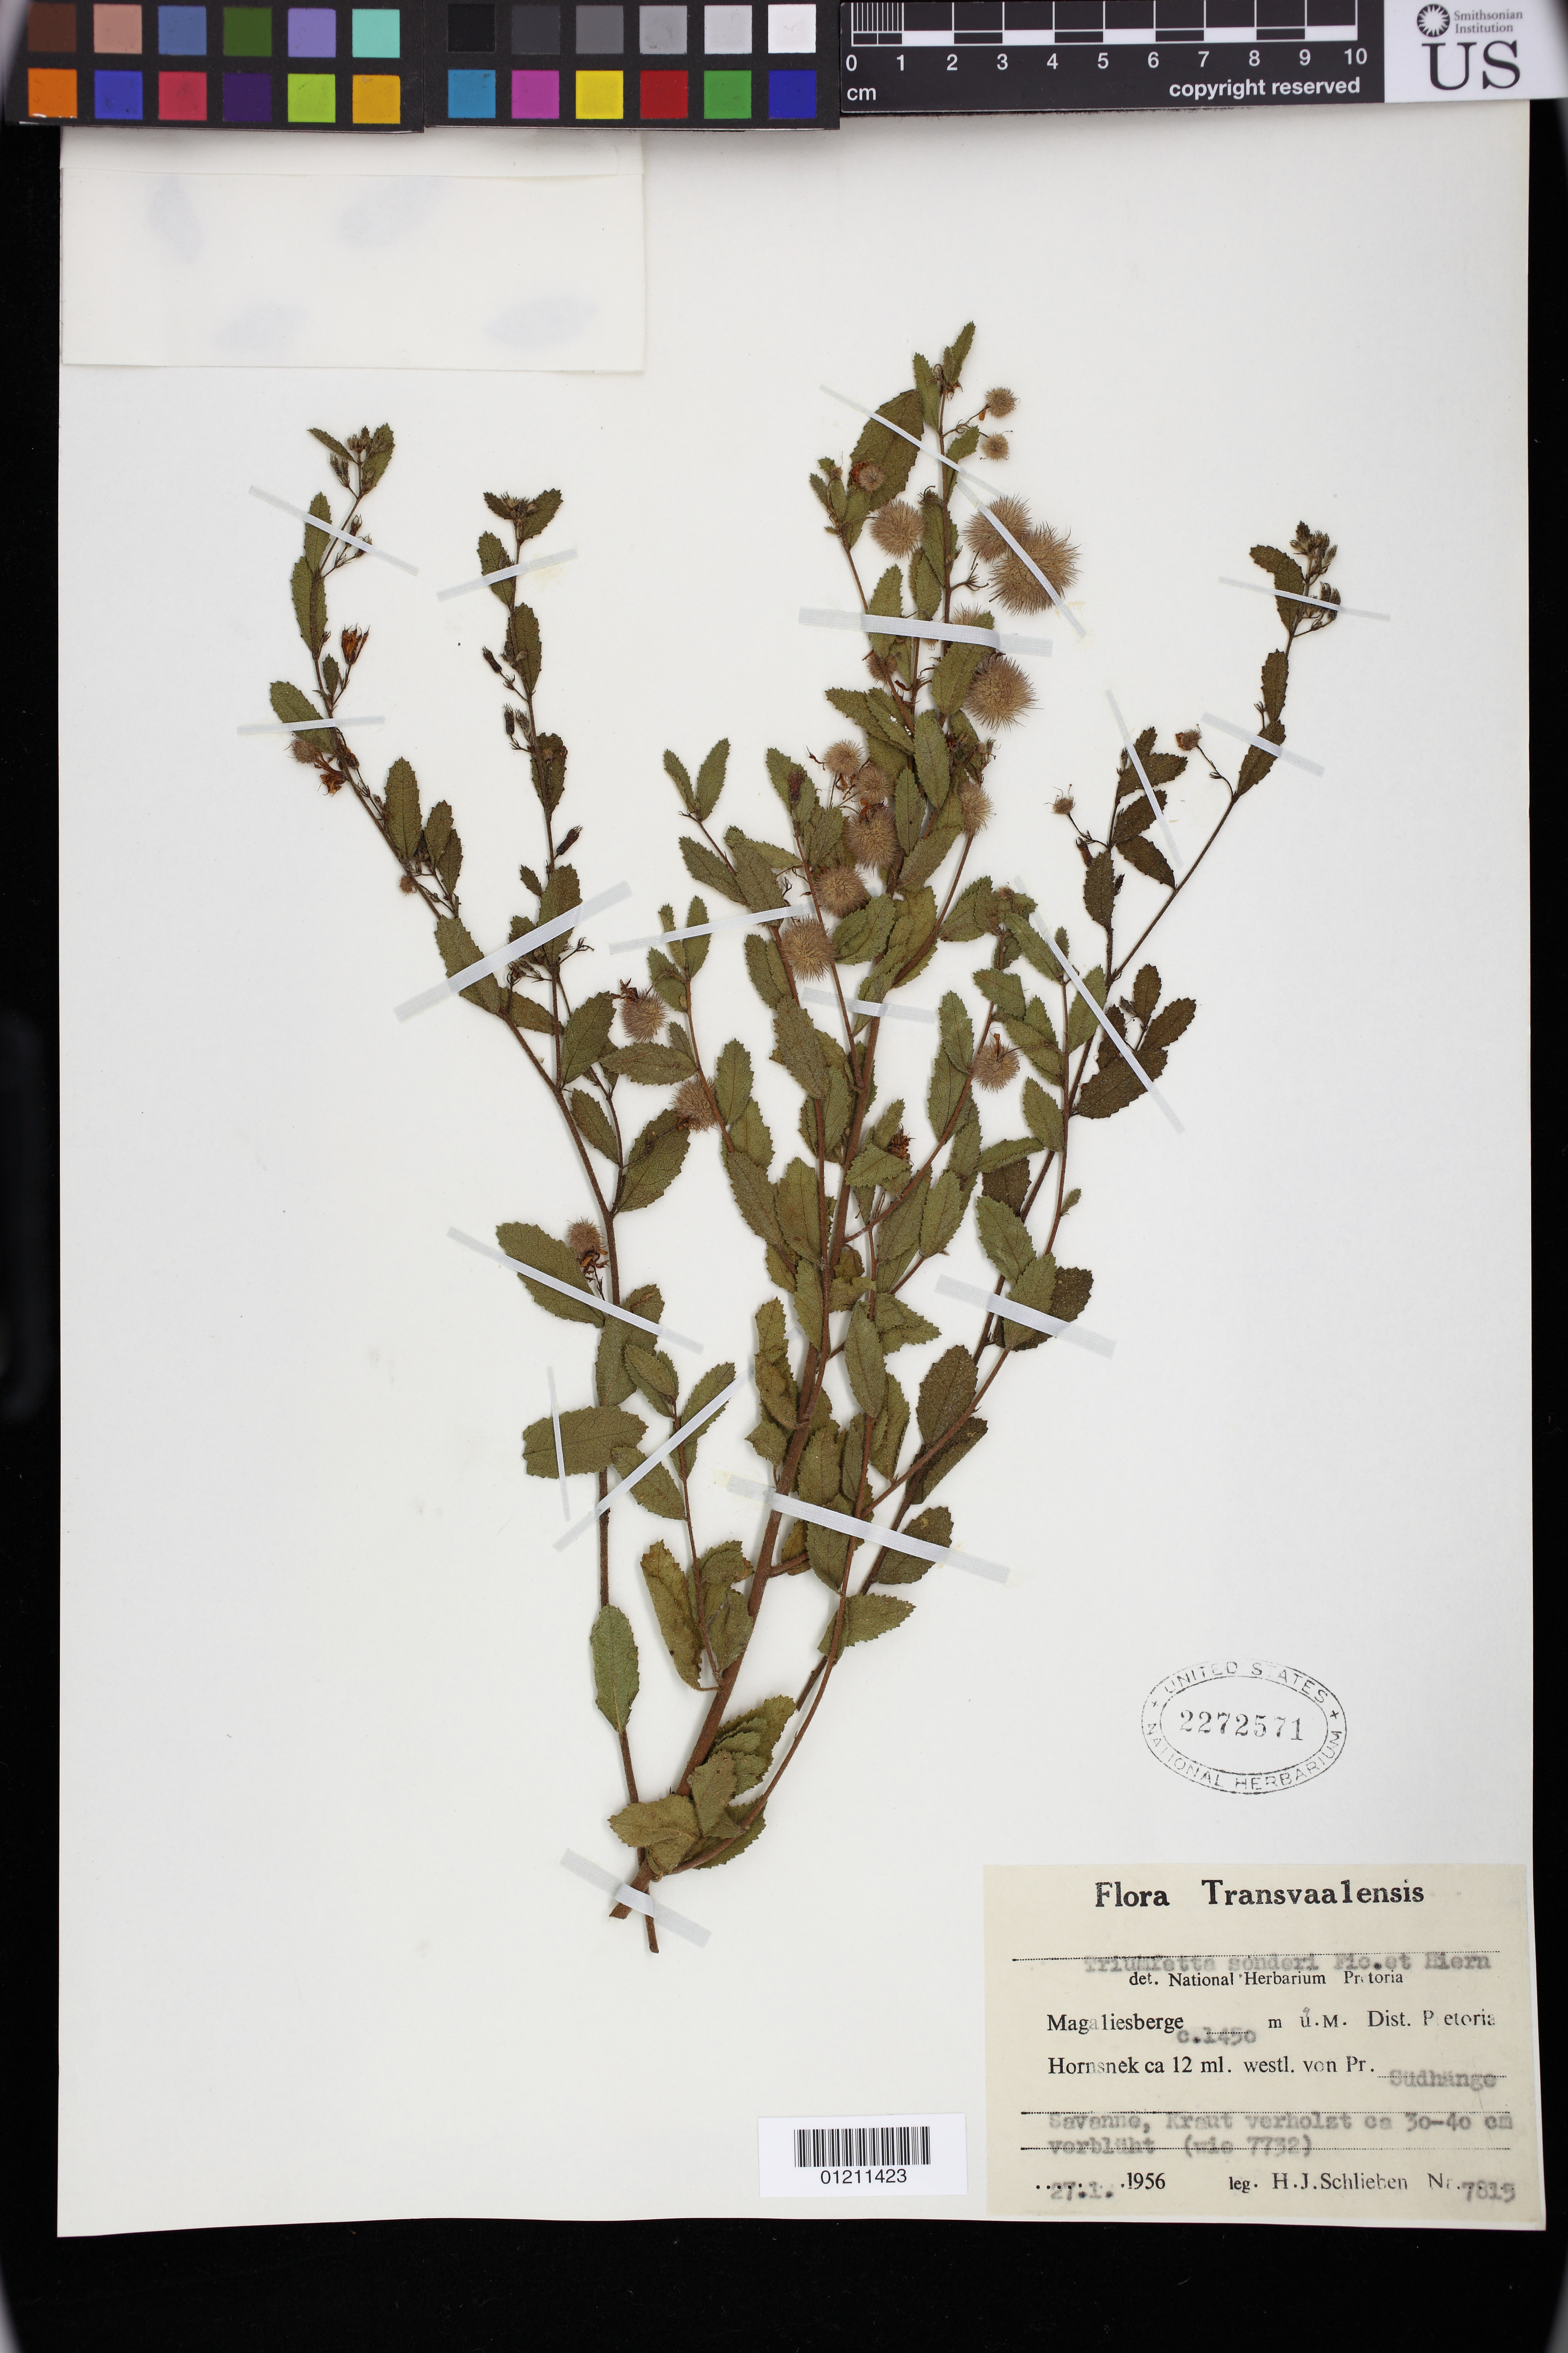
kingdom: Plantae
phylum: Tracheophyta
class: Magnoliopsida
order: Malvales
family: Malvaceae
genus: Triumfetta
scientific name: Triumfetta sonderi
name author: Ficalho & Hiern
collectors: H. J. Schlieben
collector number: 7815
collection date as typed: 27 Jan 1956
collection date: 1956-01-27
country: South Africa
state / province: North West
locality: Tranvaalensis: Magaliesberge. Dist. Pretoria, Hornsnek ca 12 ml. westl. von Pr. Südhange Savanne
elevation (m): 1450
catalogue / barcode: US 2272571